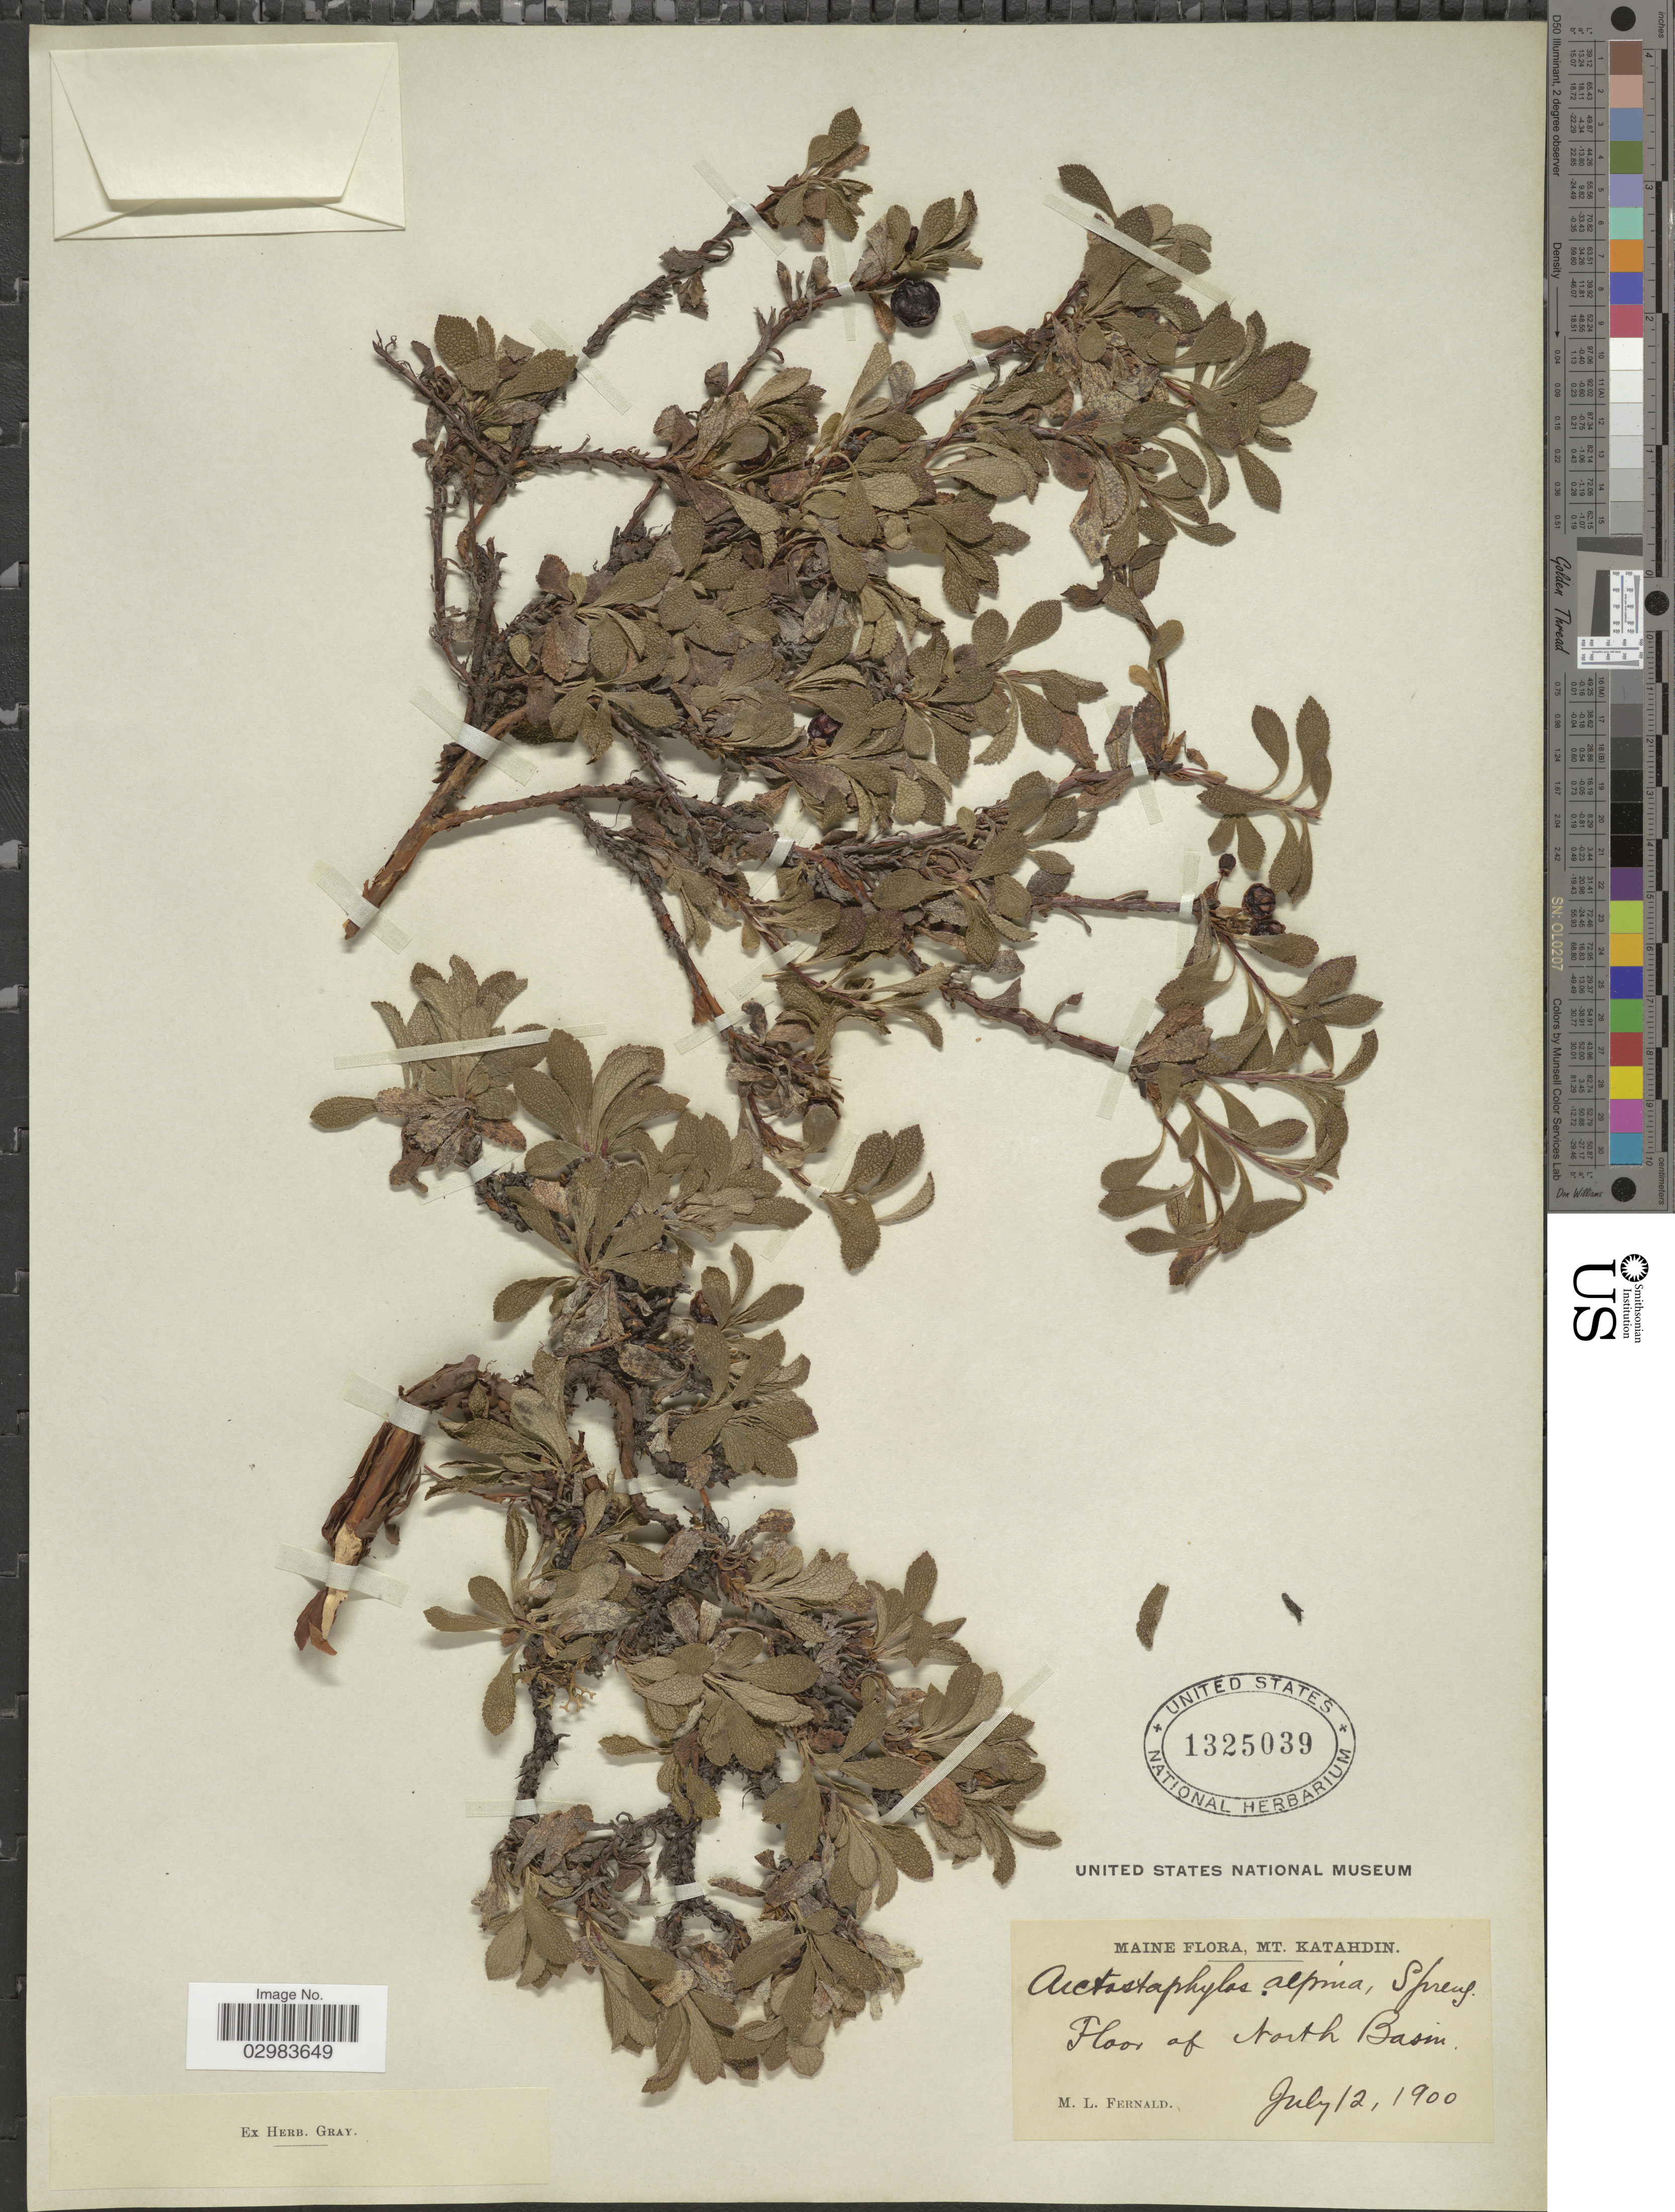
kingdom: Plantae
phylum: Tracheophyta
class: Magnoliopsida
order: Ericales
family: Ericaceae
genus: Arctostaphylos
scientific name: Arctostaphylos alpina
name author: (L.) Spreng.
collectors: M. L. Fernald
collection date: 1900-07-12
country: United States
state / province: Maine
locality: Mt. Katahdin. Floor of North Basin.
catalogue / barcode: US 1325039